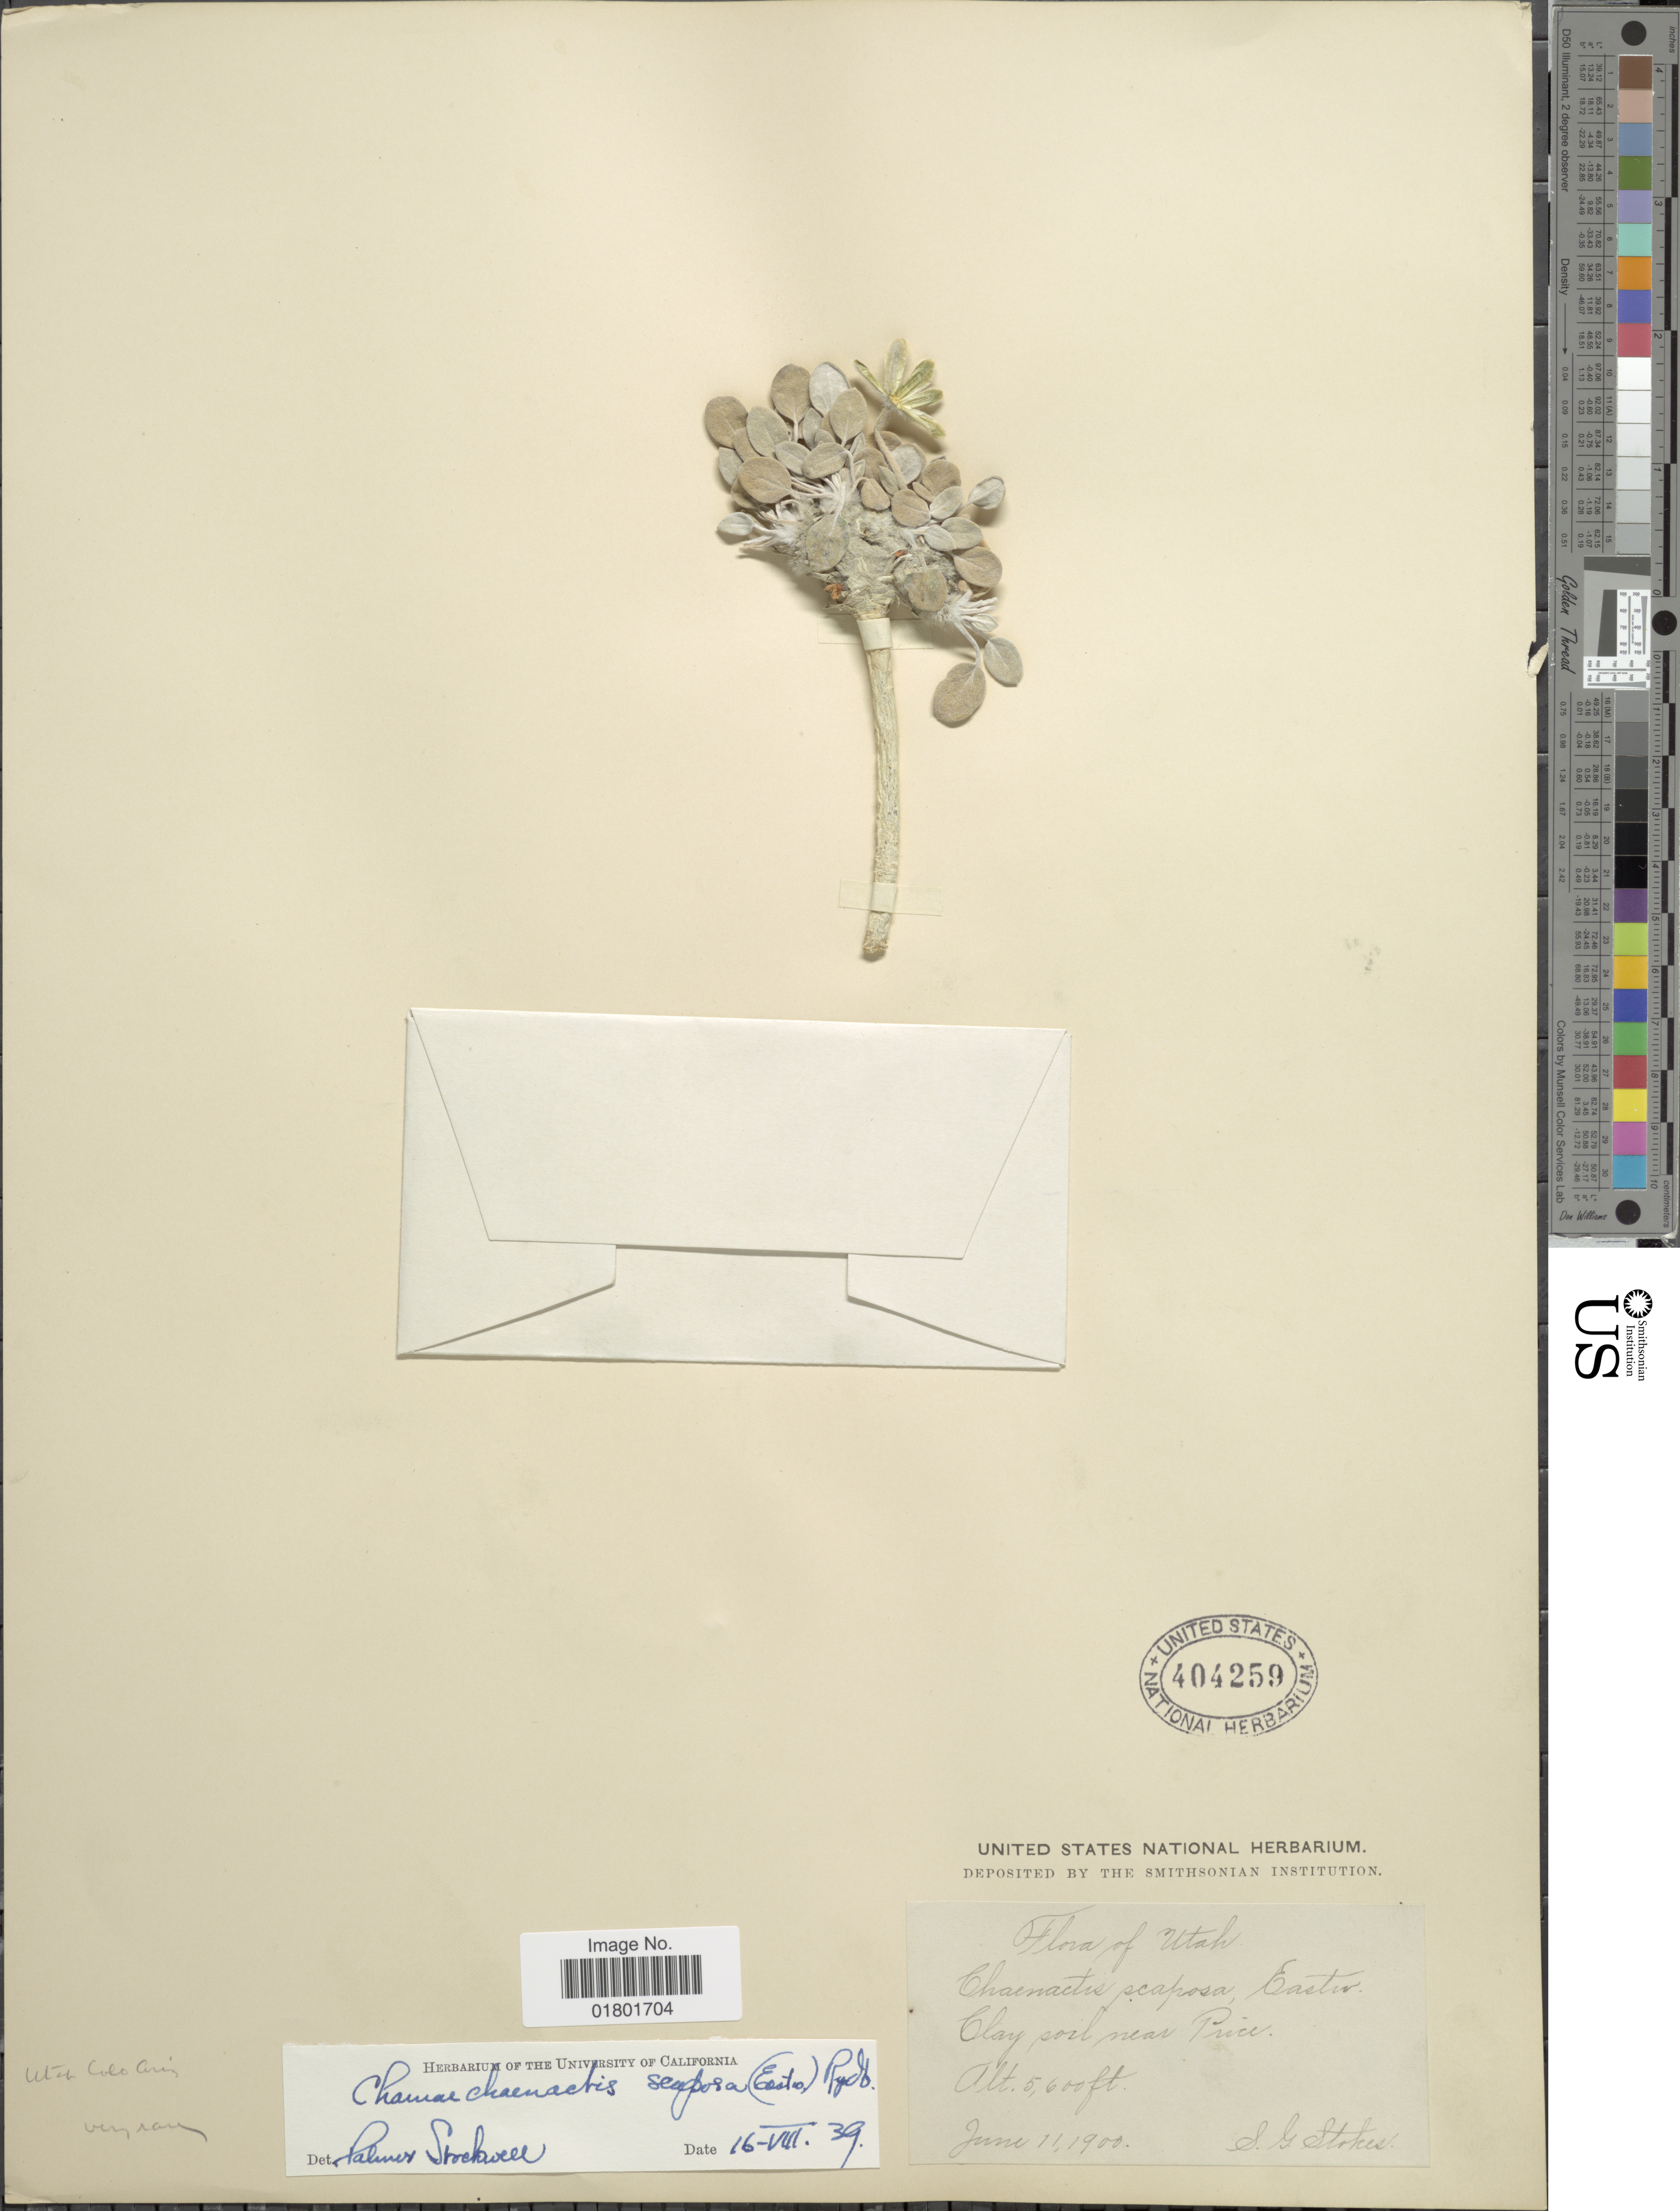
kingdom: Plantae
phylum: Tracheophyta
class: Magnoliopsida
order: Asterales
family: Asteraceae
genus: Chamaechaenactis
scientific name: Chamaechaenactis scaposa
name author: (Eastw.) Rydb.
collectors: M. Hall & H. Babcock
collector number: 5402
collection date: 1904-07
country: United States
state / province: California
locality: Near Price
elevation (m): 1707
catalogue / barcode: US 404259